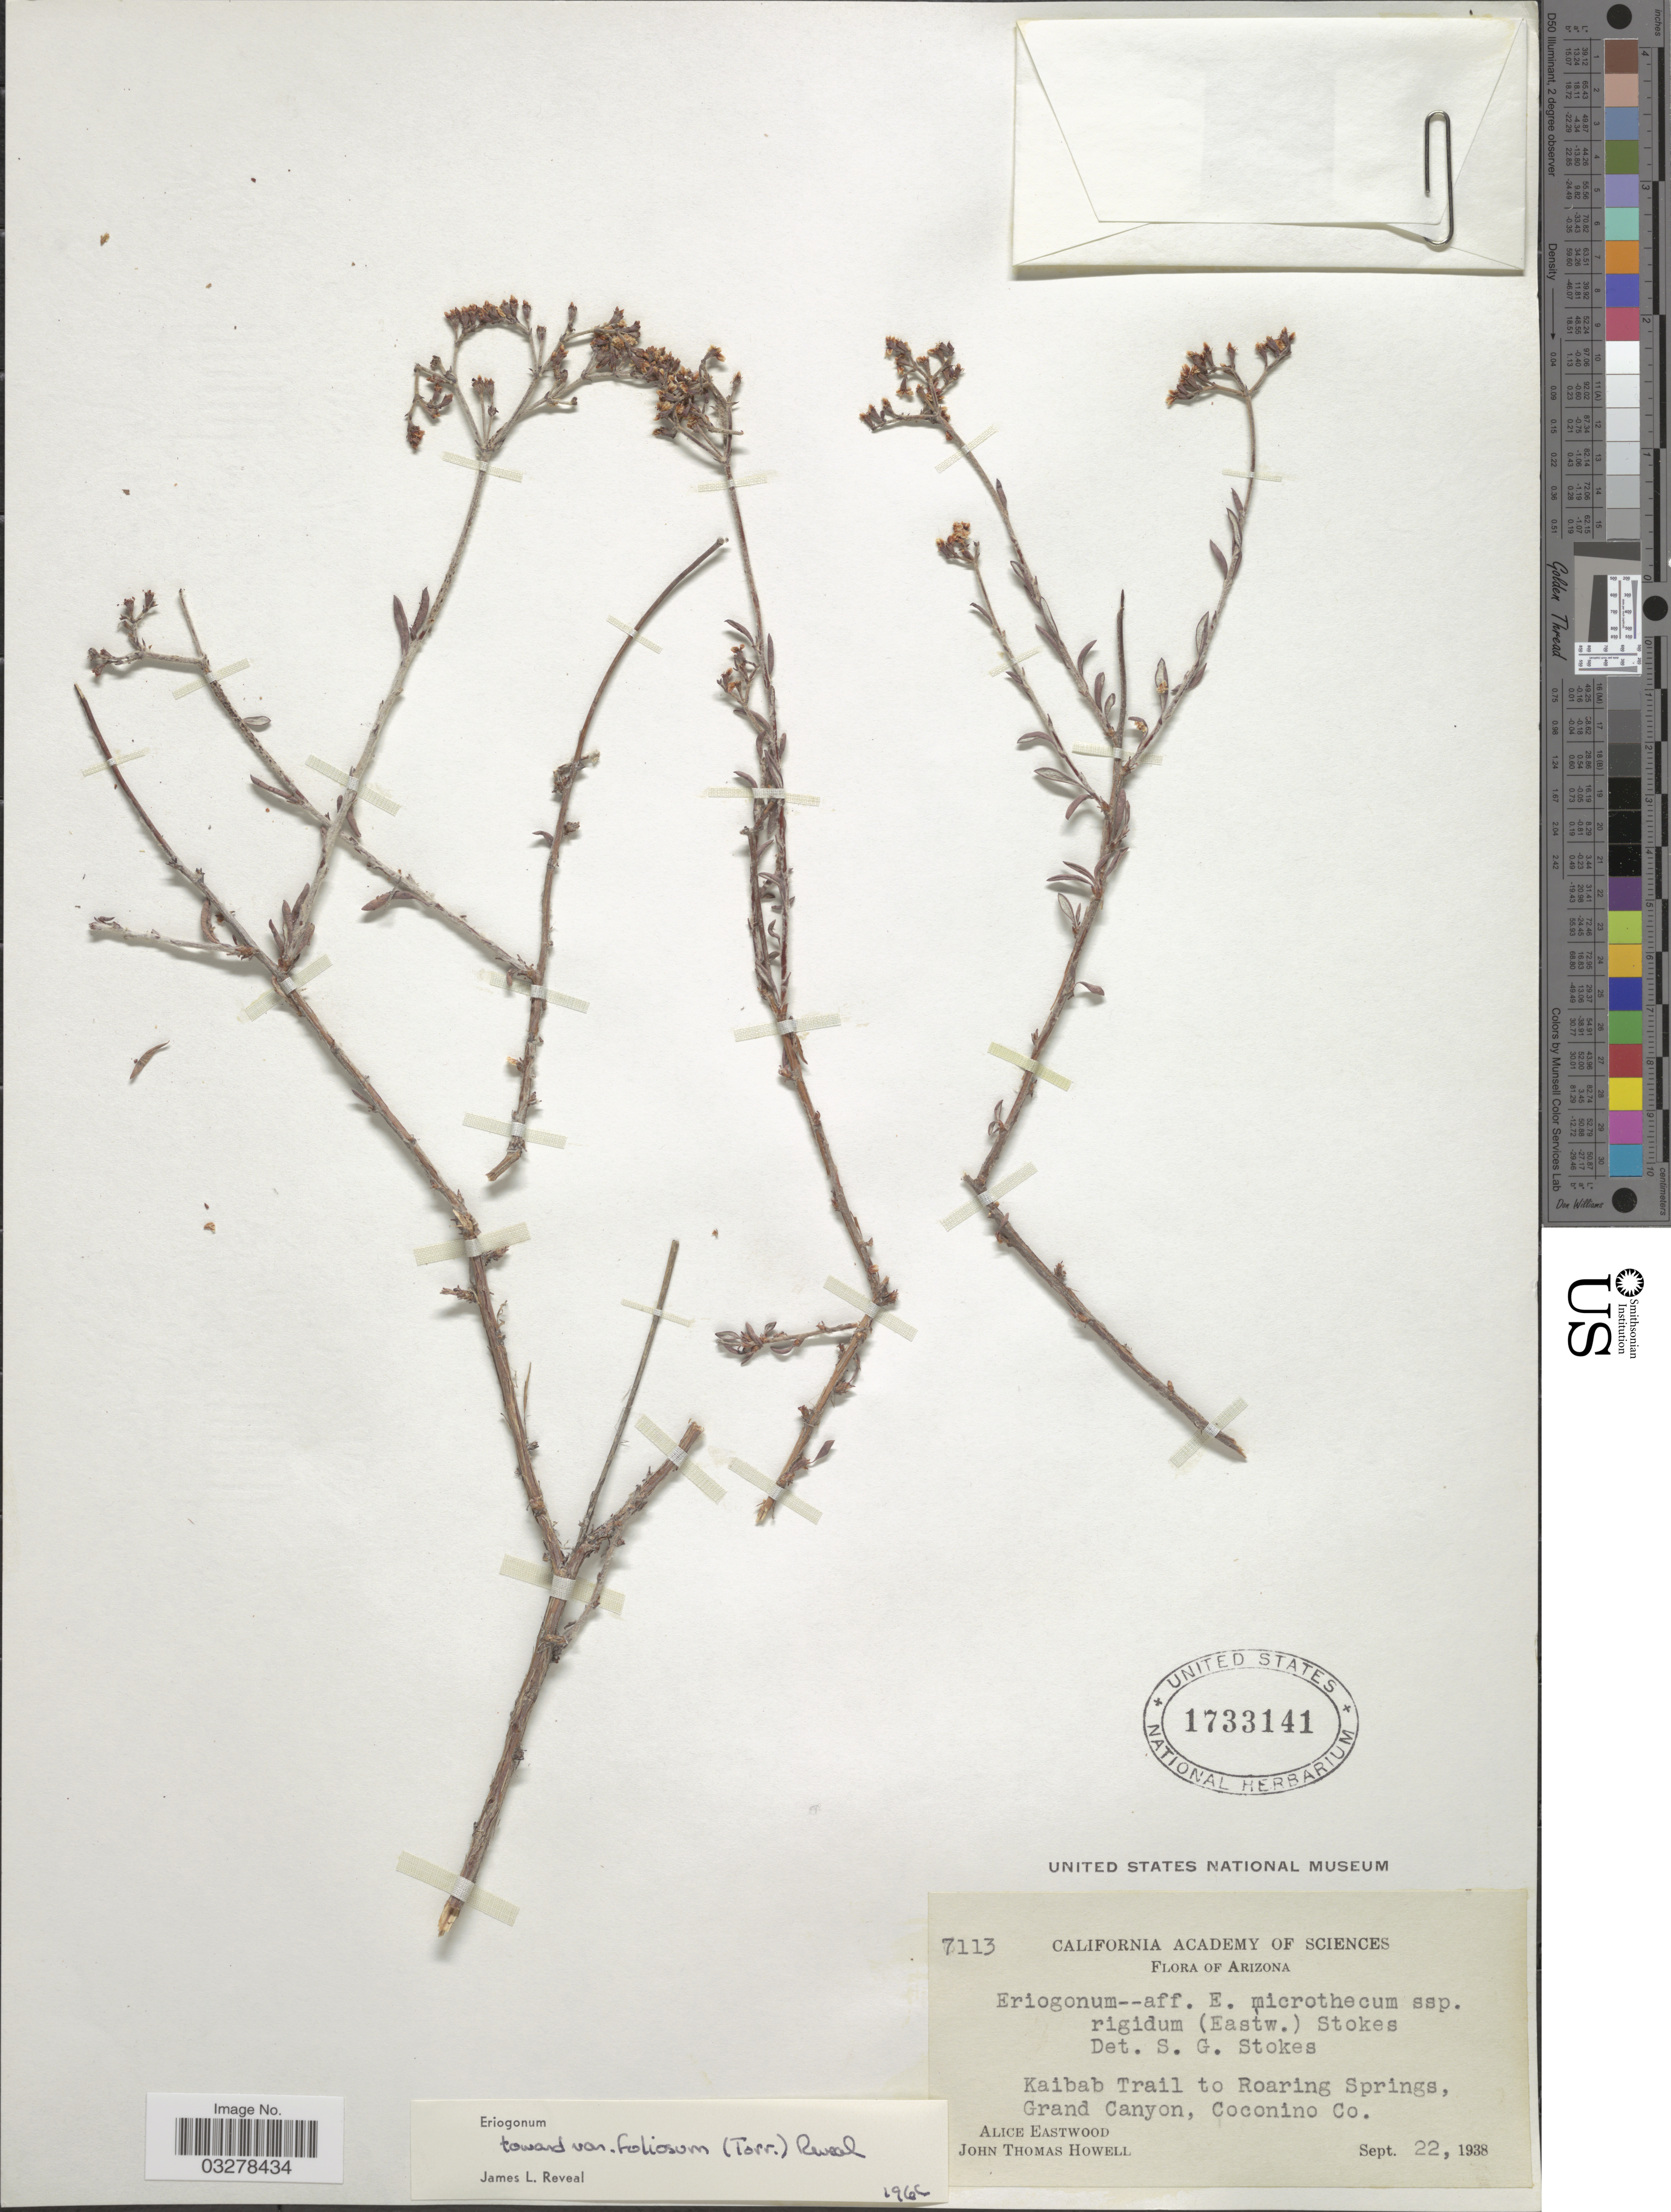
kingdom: Plantae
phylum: Tracheophyta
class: Magnoliopsida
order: Caryophyllales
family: Polygonaceae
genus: Eriogonum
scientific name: Eriogonum microtheca var. foliosum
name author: (Torr. & A. Gray) Reveal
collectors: A. Eastwood & J. T. Howell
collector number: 7113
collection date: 1938-09-22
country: United States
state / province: Arizona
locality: Kaibab Trail to Roaring Springs, Grand Canyon, Coconino Co.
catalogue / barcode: US 1733141